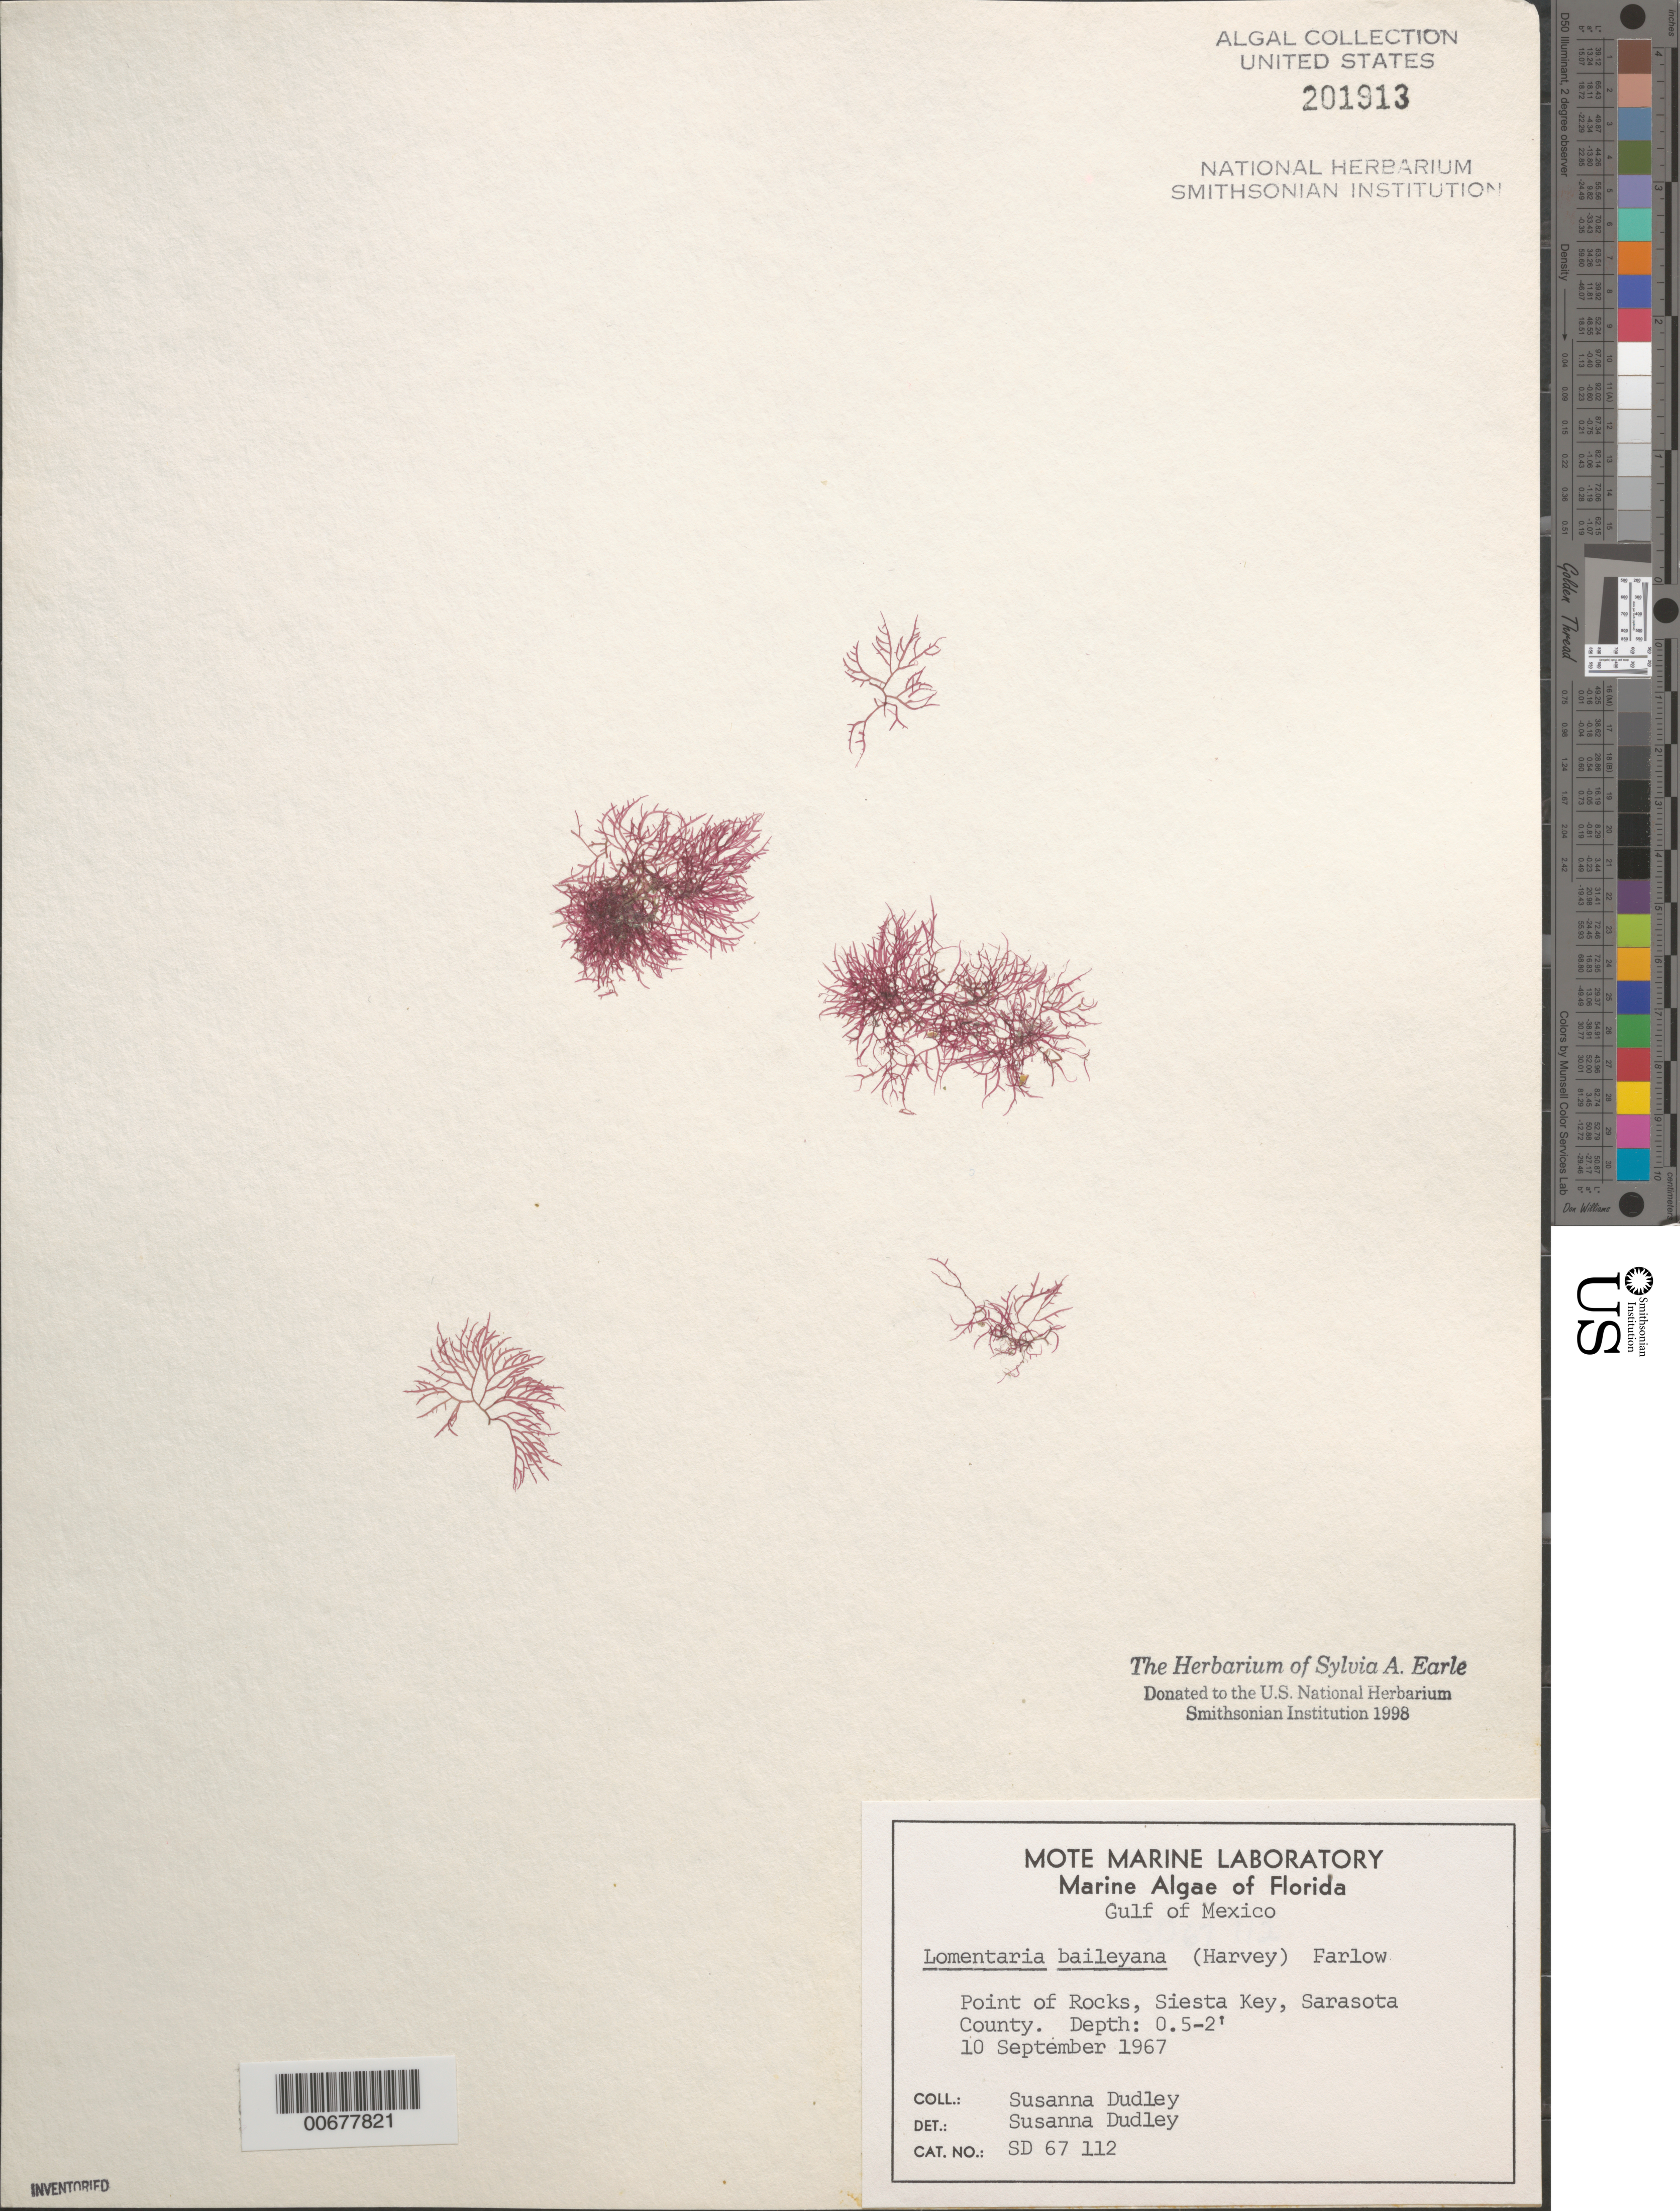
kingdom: Plantae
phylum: Rhodophyta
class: Florideophyceae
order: Rhodymeniales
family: Lomentariaceae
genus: Hooperia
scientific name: Hooperia divaricata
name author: (Durant) M.J. Wynne et al.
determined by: Algae name updating Project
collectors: S. Dudley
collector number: SD 67 112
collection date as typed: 10 Sep 1967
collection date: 1967-09-10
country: United States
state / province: Florida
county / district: Sarasota County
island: Siesta Key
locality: Point of Rocks, Sarasota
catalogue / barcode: US 201913